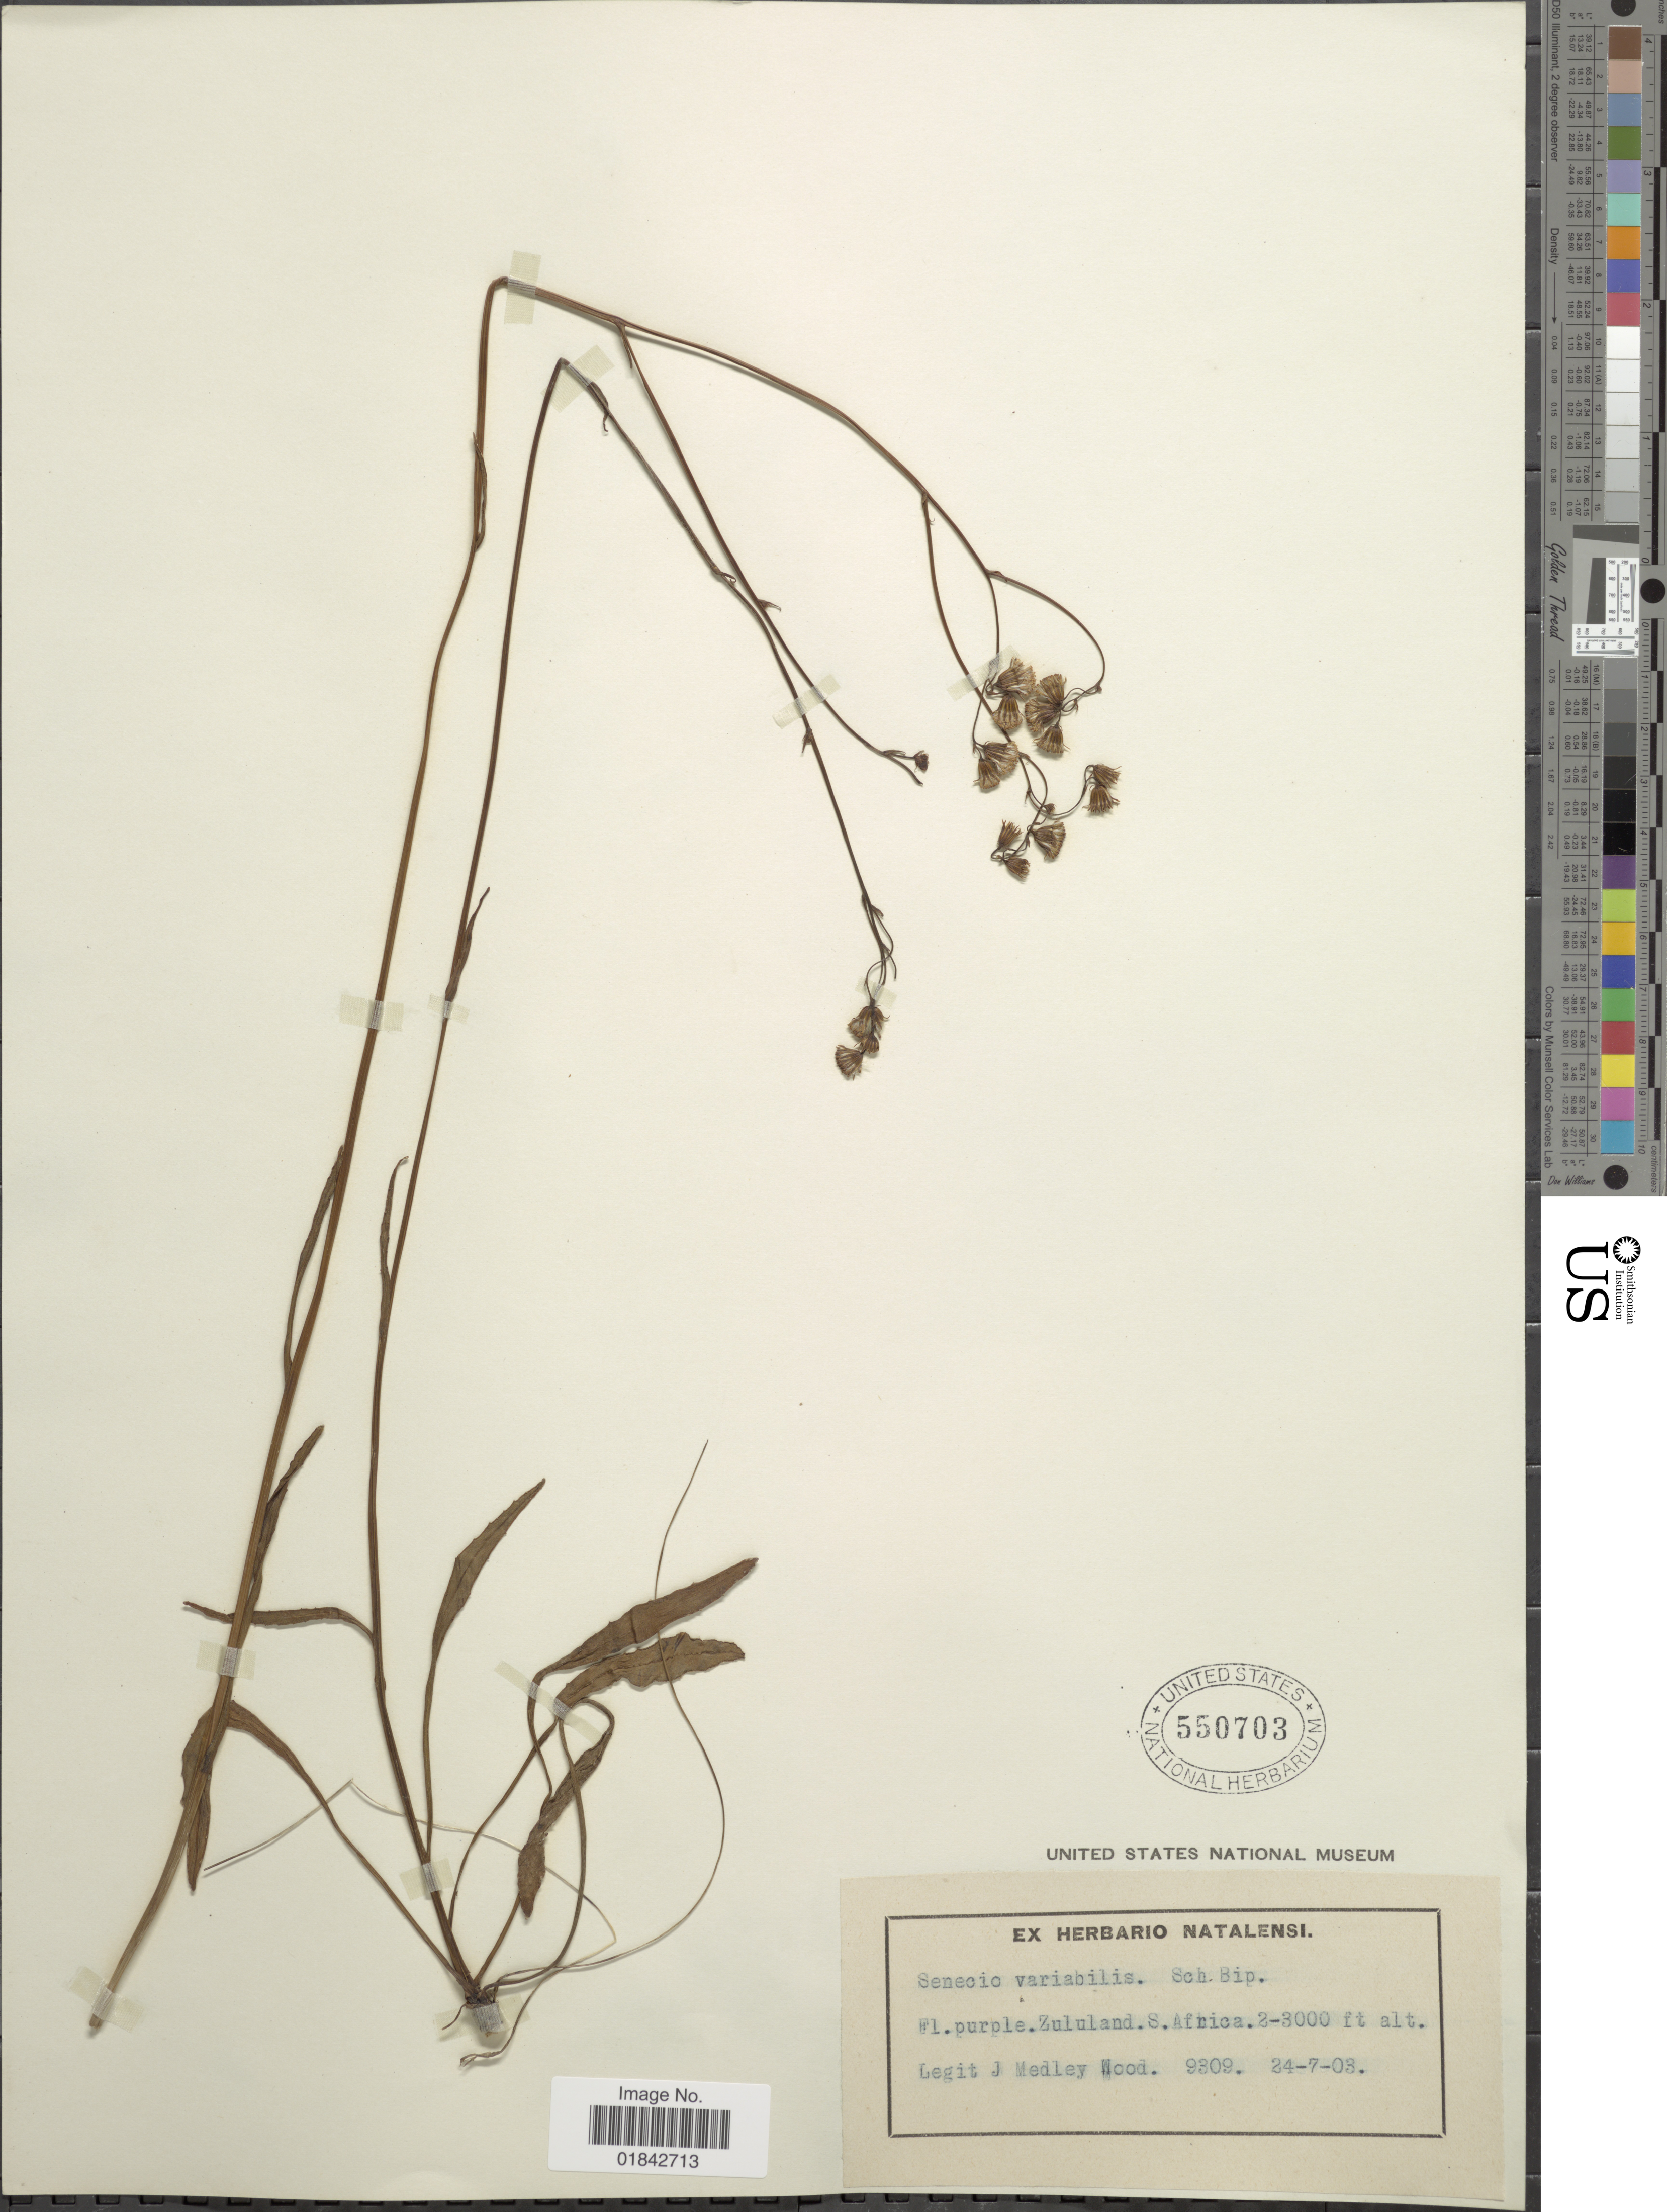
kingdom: Plantae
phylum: Tracheophyta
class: Magnoliopsida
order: Asterales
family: Asteraceae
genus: Senecio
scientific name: Senecio variabilis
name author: DC.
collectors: J. Medley Wood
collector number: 9309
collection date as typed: Transcribed d/m/y: 24/7/3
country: South Africa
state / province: KwaZulu-Natal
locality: Zululand, S. Africa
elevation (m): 610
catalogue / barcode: US 550703